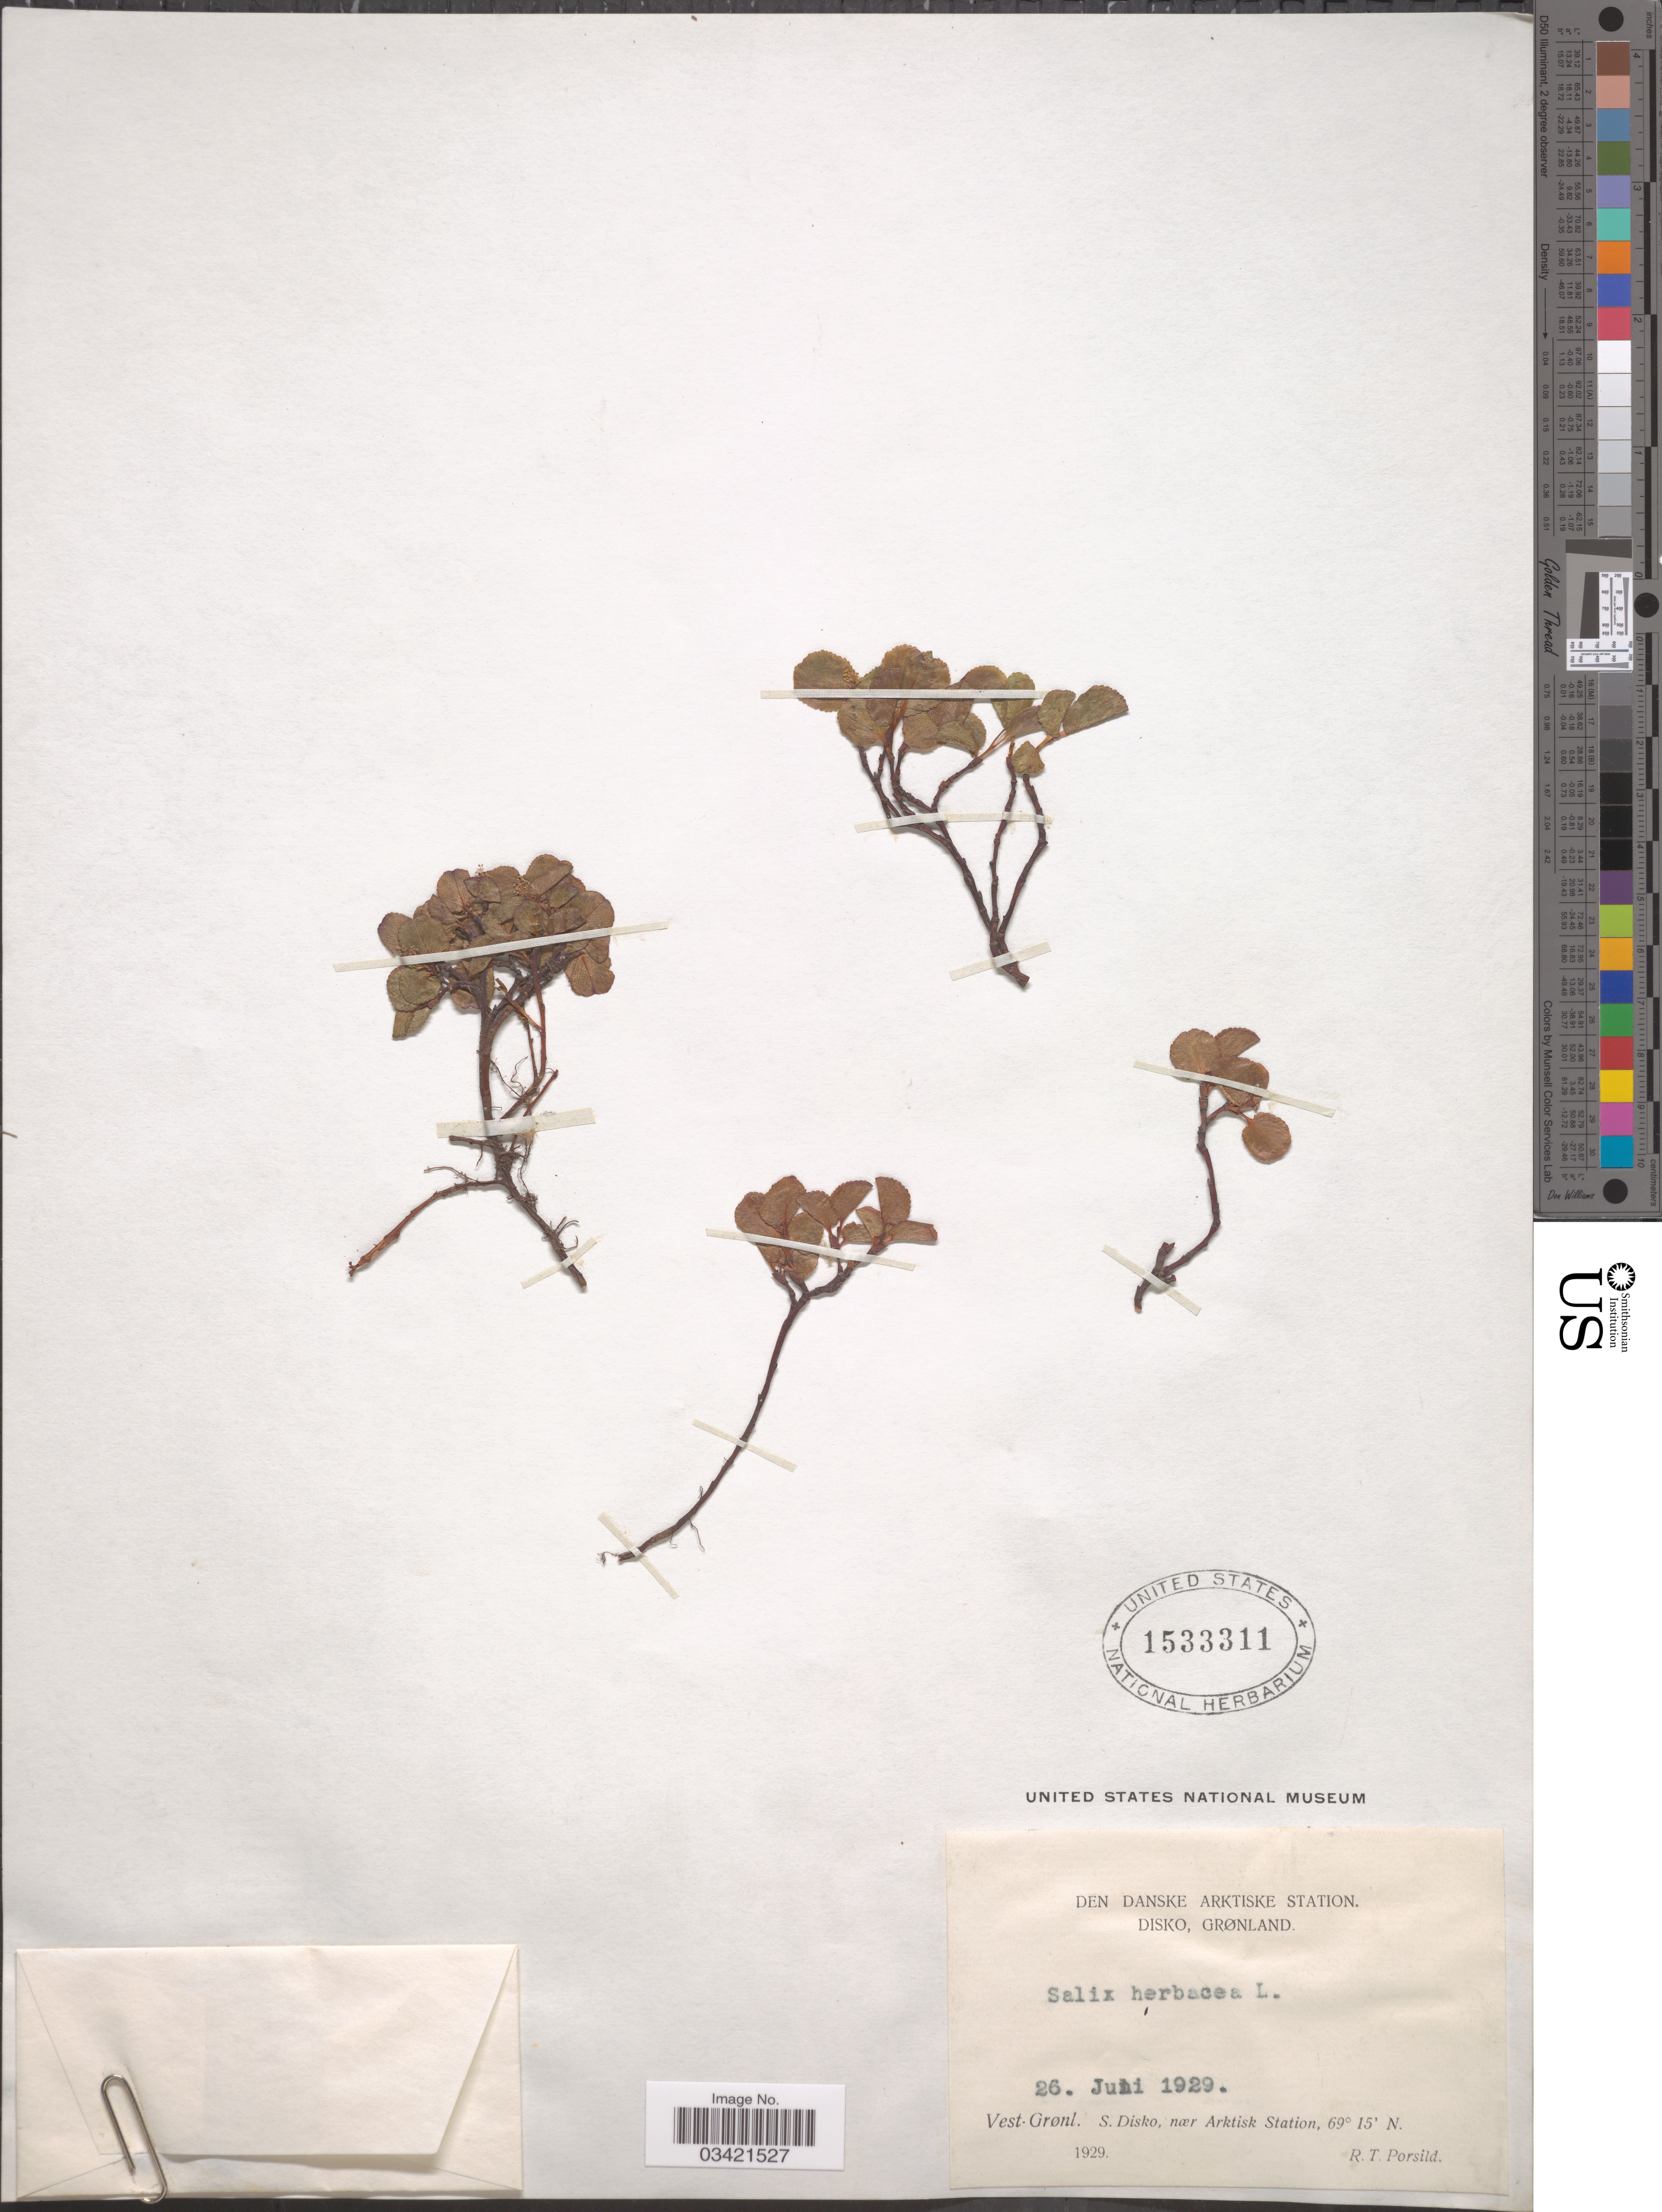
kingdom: Plantae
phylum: Tracheophyta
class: Magnoliopsida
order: Malpighiales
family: Salicaceae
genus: Salix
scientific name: Salix herbacea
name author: L.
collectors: R. T. Porsild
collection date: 1929-06-26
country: Greenland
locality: Den Danske Arktiske Station. Disko, Grønland. Vest-Grønl. S.Disko, nær Arktisk Station.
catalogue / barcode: US 1533311